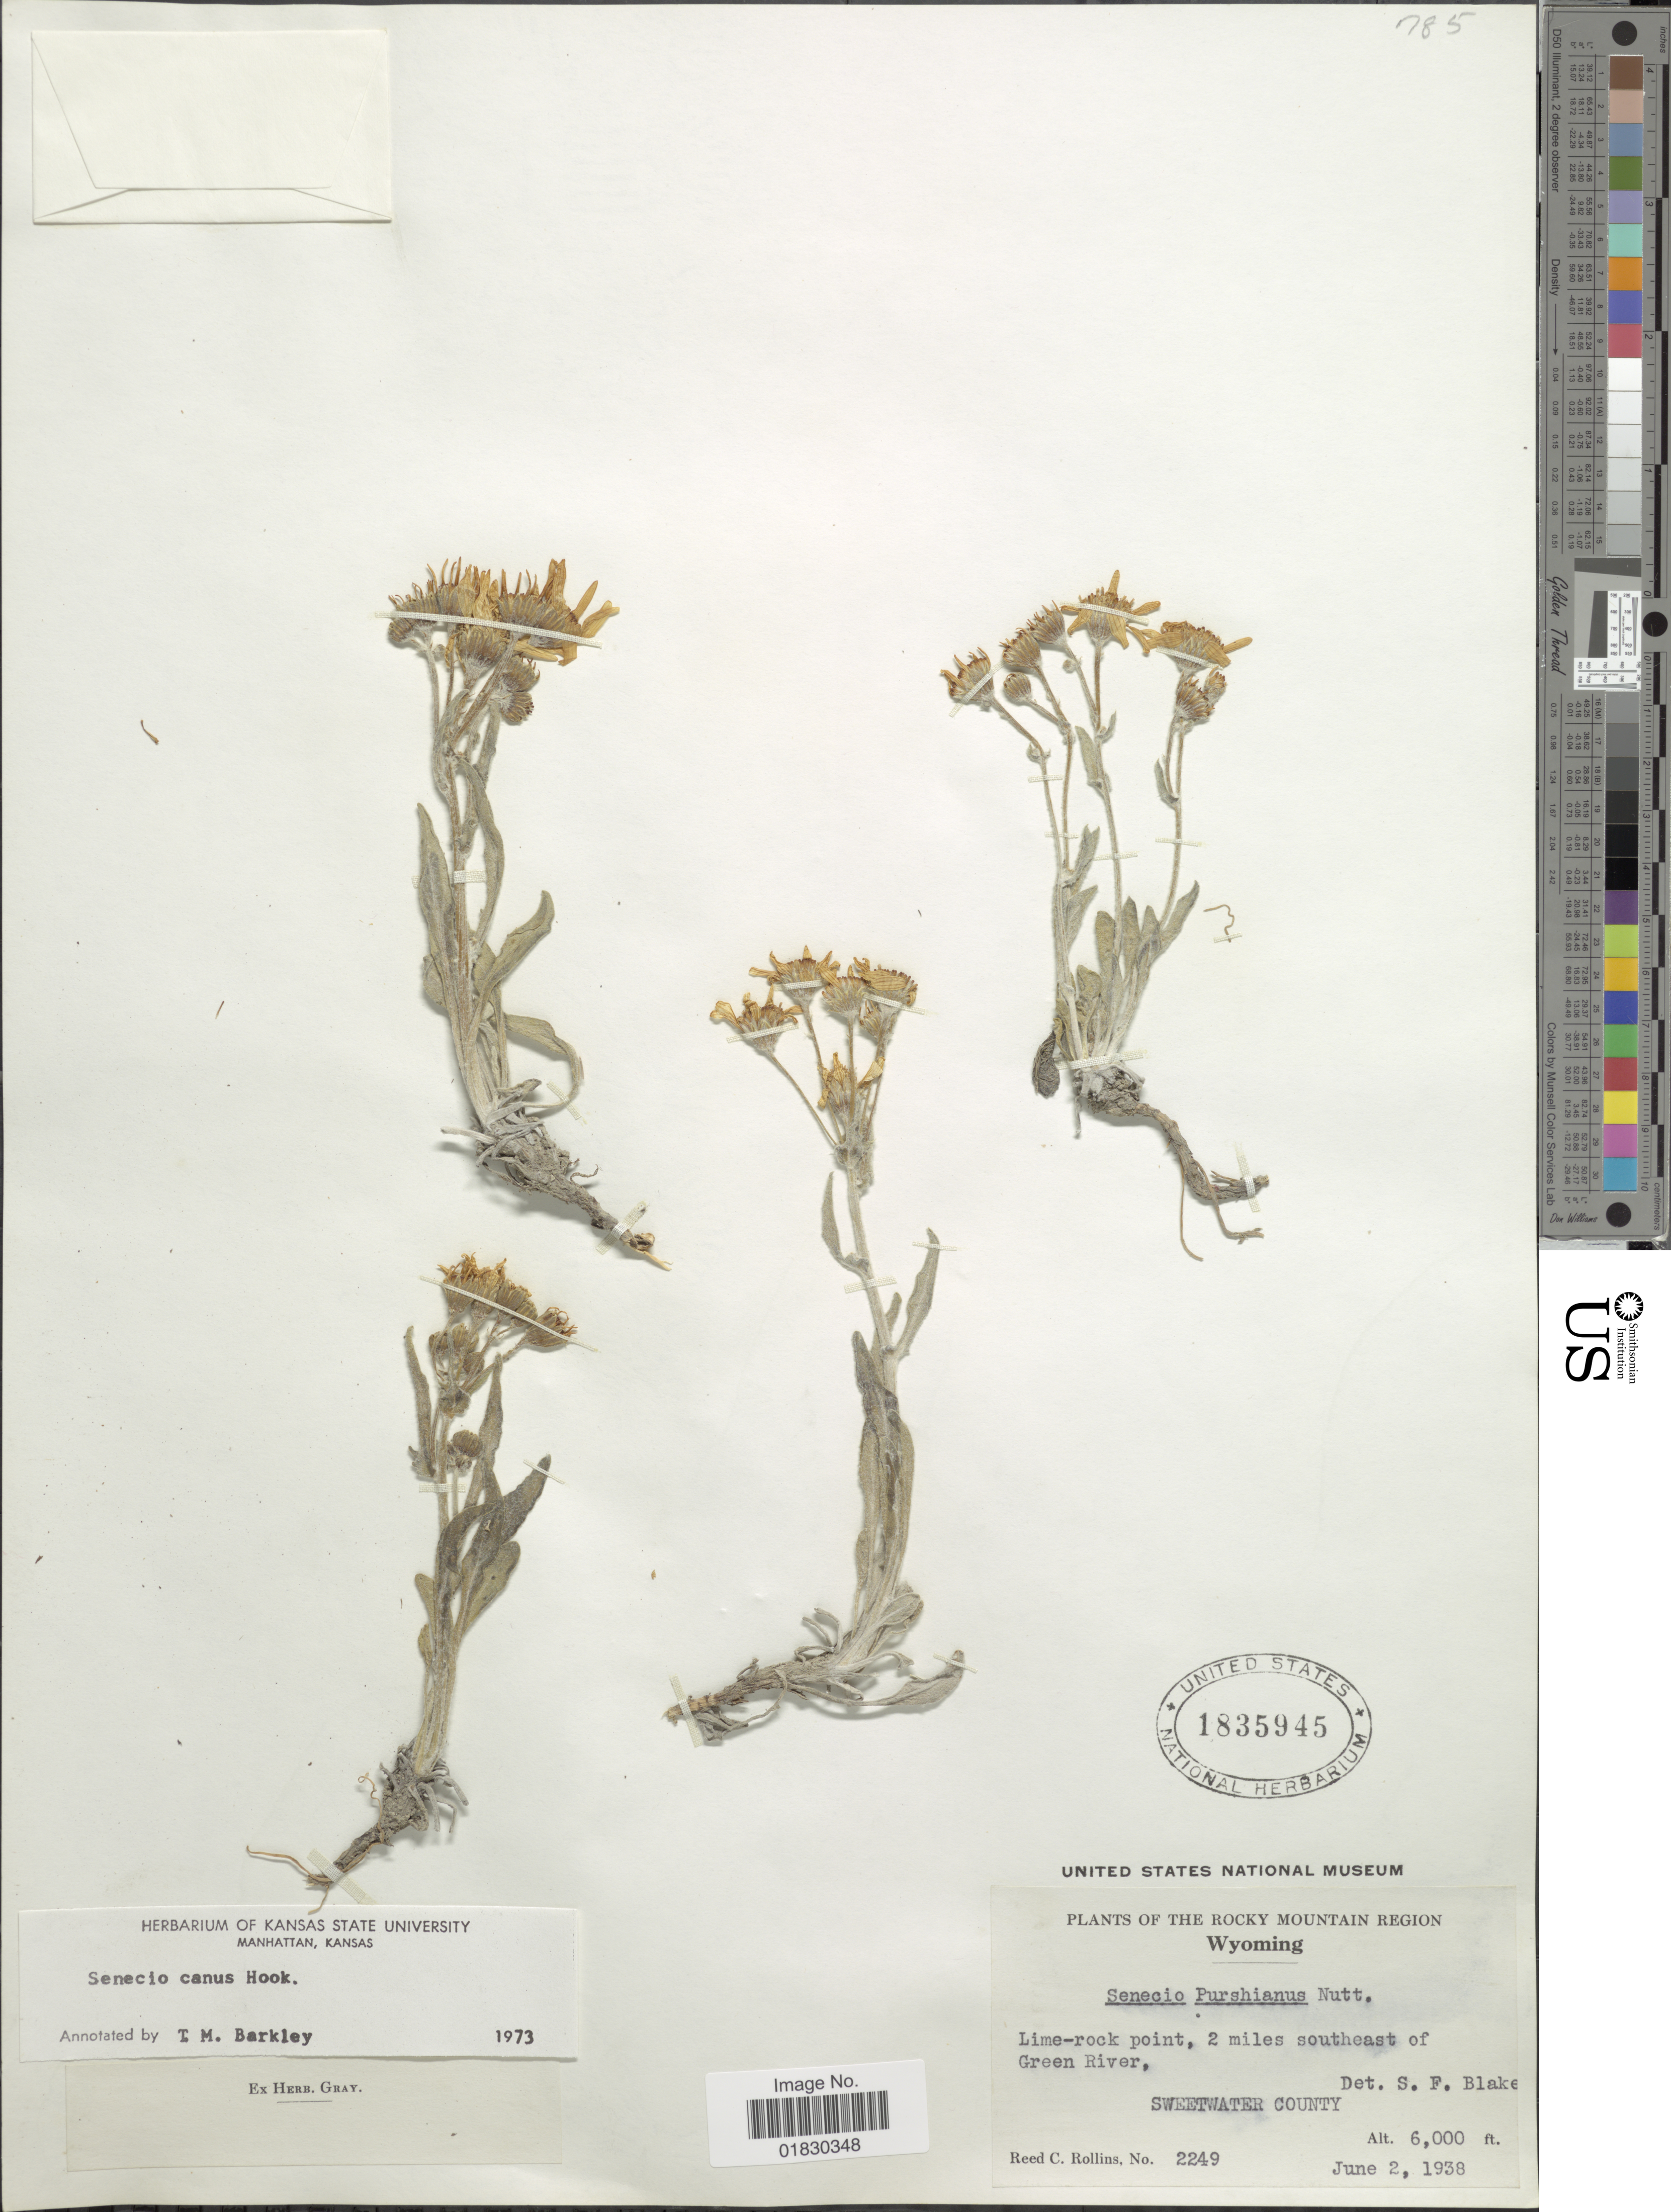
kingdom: Plantae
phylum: Tracheophyta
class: Magnoliopsida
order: Asterales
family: Asteraceae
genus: Packera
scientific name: Packera cana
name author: (Hook.) W.A. Weber & Á. Löve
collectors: R. C. Rollins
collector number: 2249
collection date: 1938-06-02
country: United States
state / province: Wyoming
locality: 2 miles southeast of Green River, Sweetwater County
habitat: limerock point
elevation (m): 1829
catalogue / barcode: US 1835945